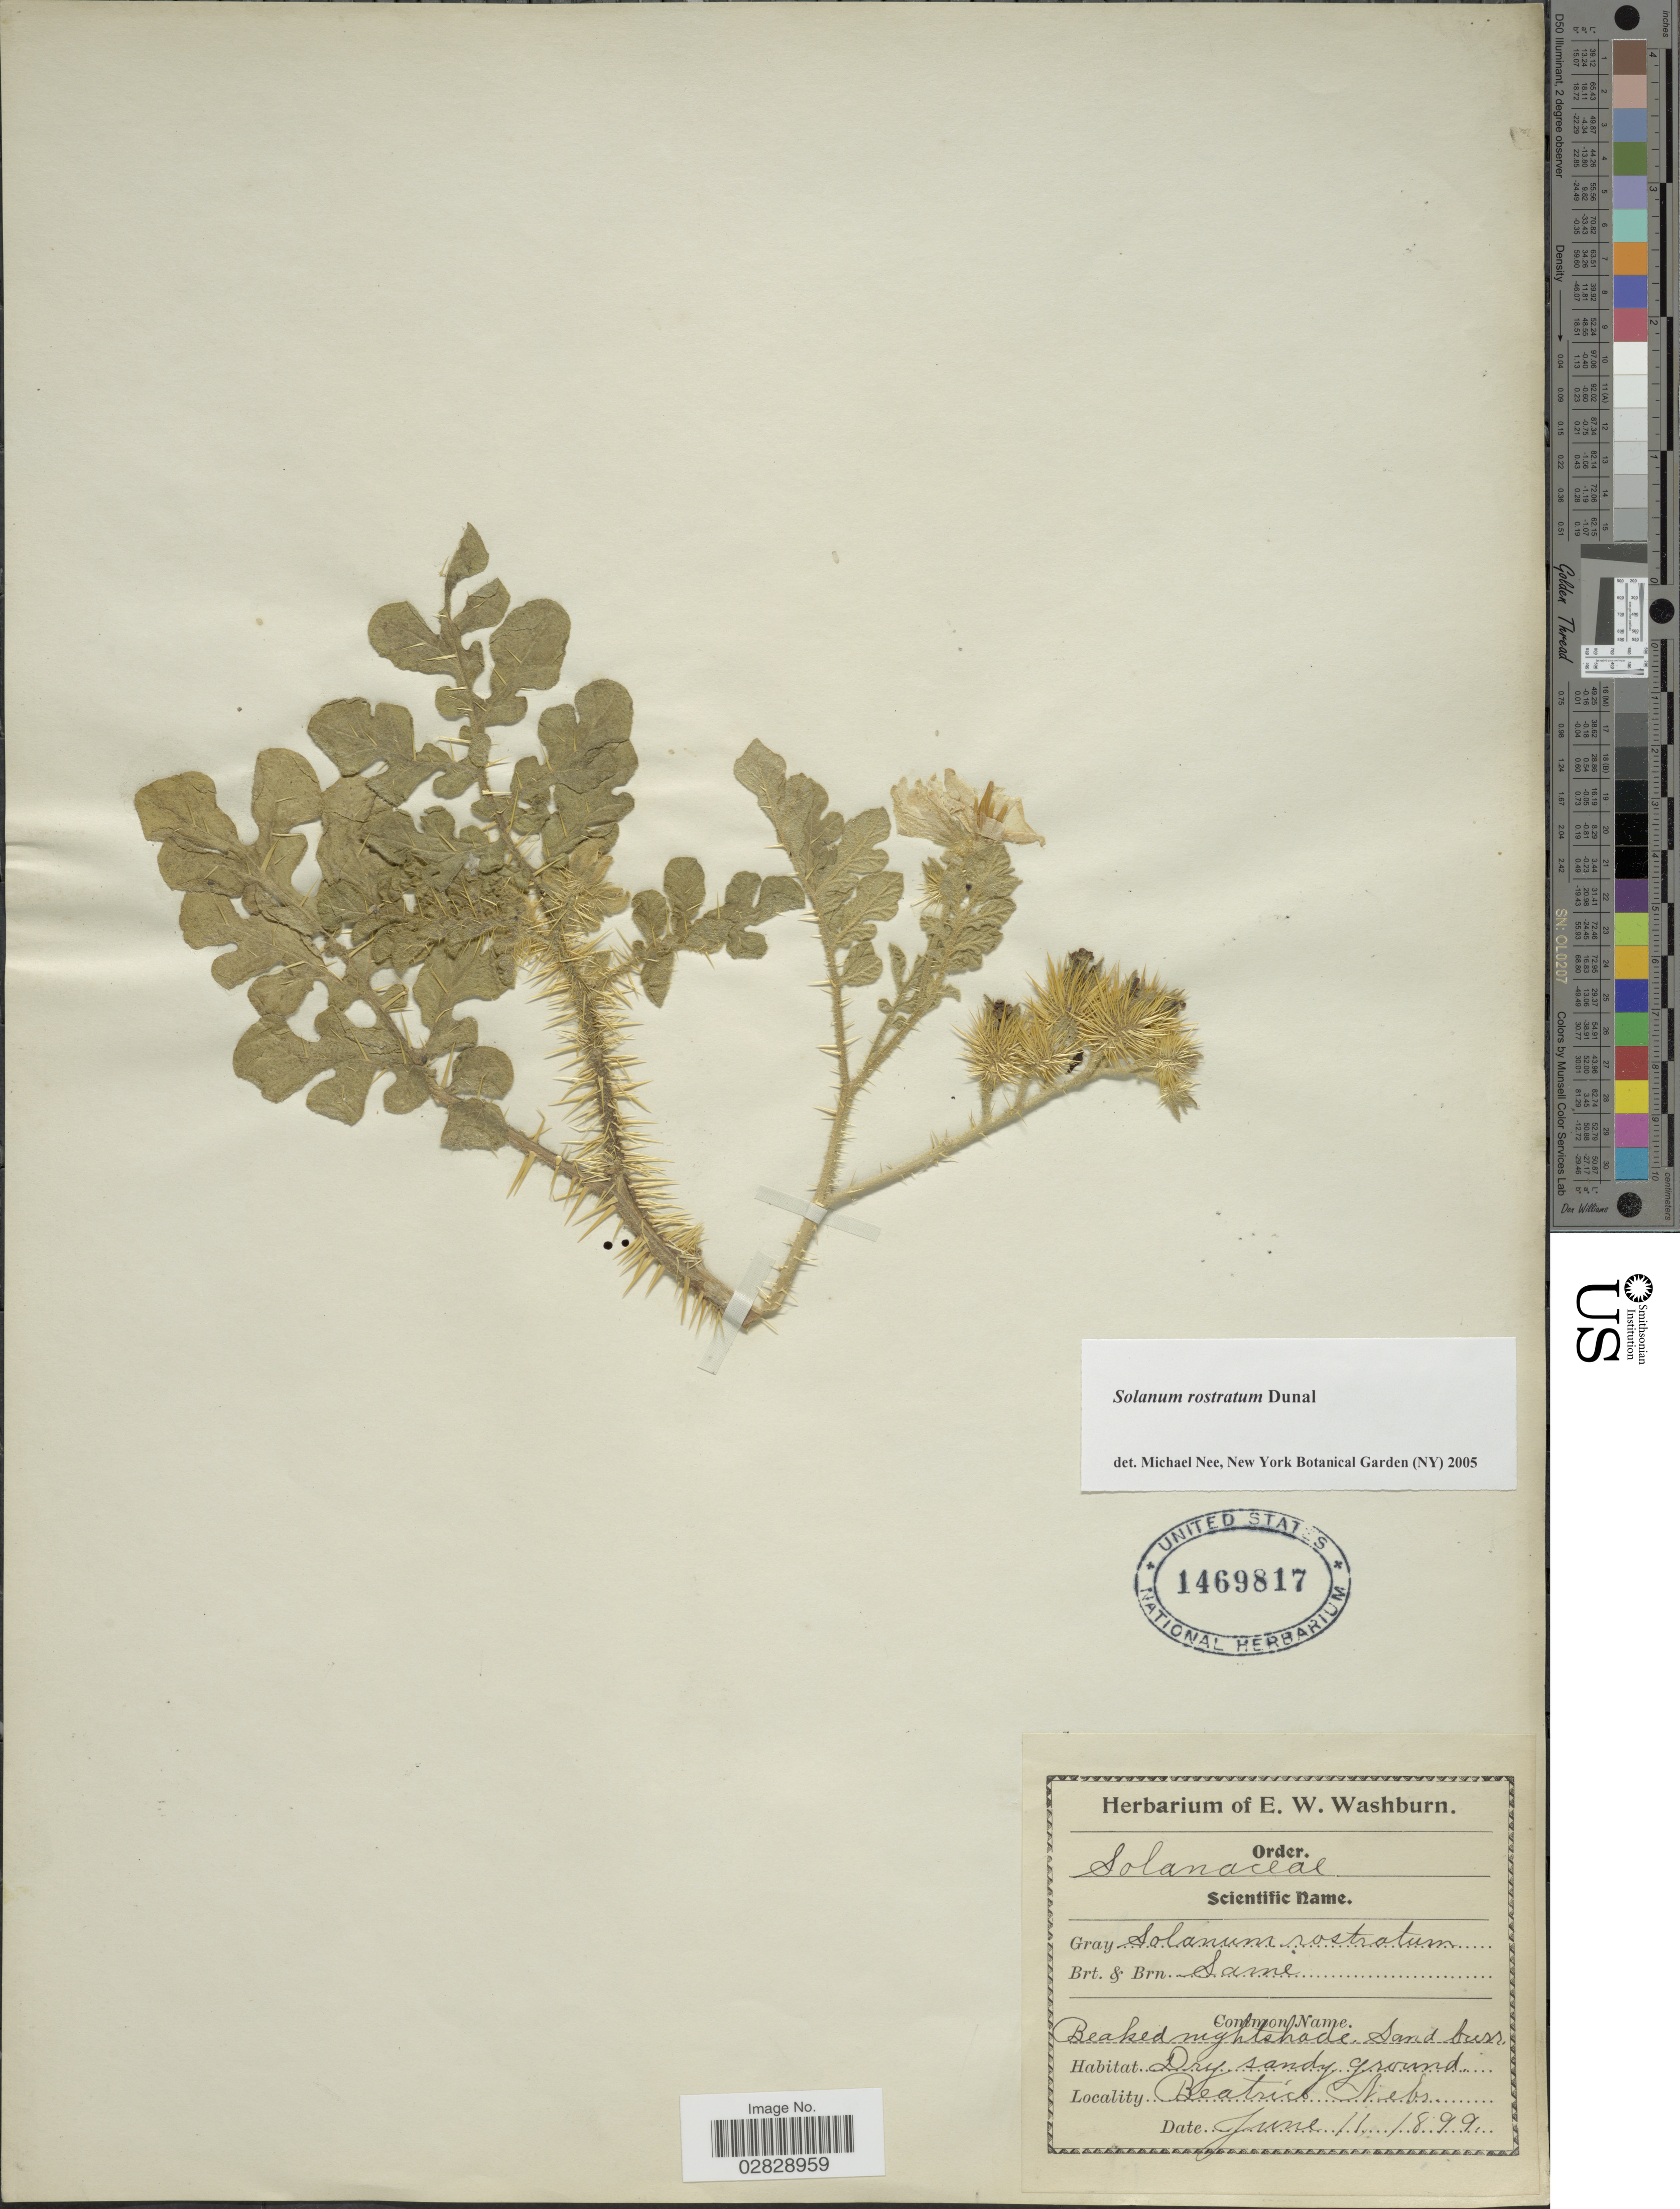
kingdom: Plantae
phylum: Tracheophyta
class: Magnoliopsida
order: Solanales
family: Solanaceae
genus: Solanum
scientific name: Solanum rostratum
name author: Dunal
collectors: ex herb. E. W. Washburn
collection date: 1899-06-11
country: United States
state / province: Nebraska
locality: Beatrice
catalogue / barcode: US 1469817